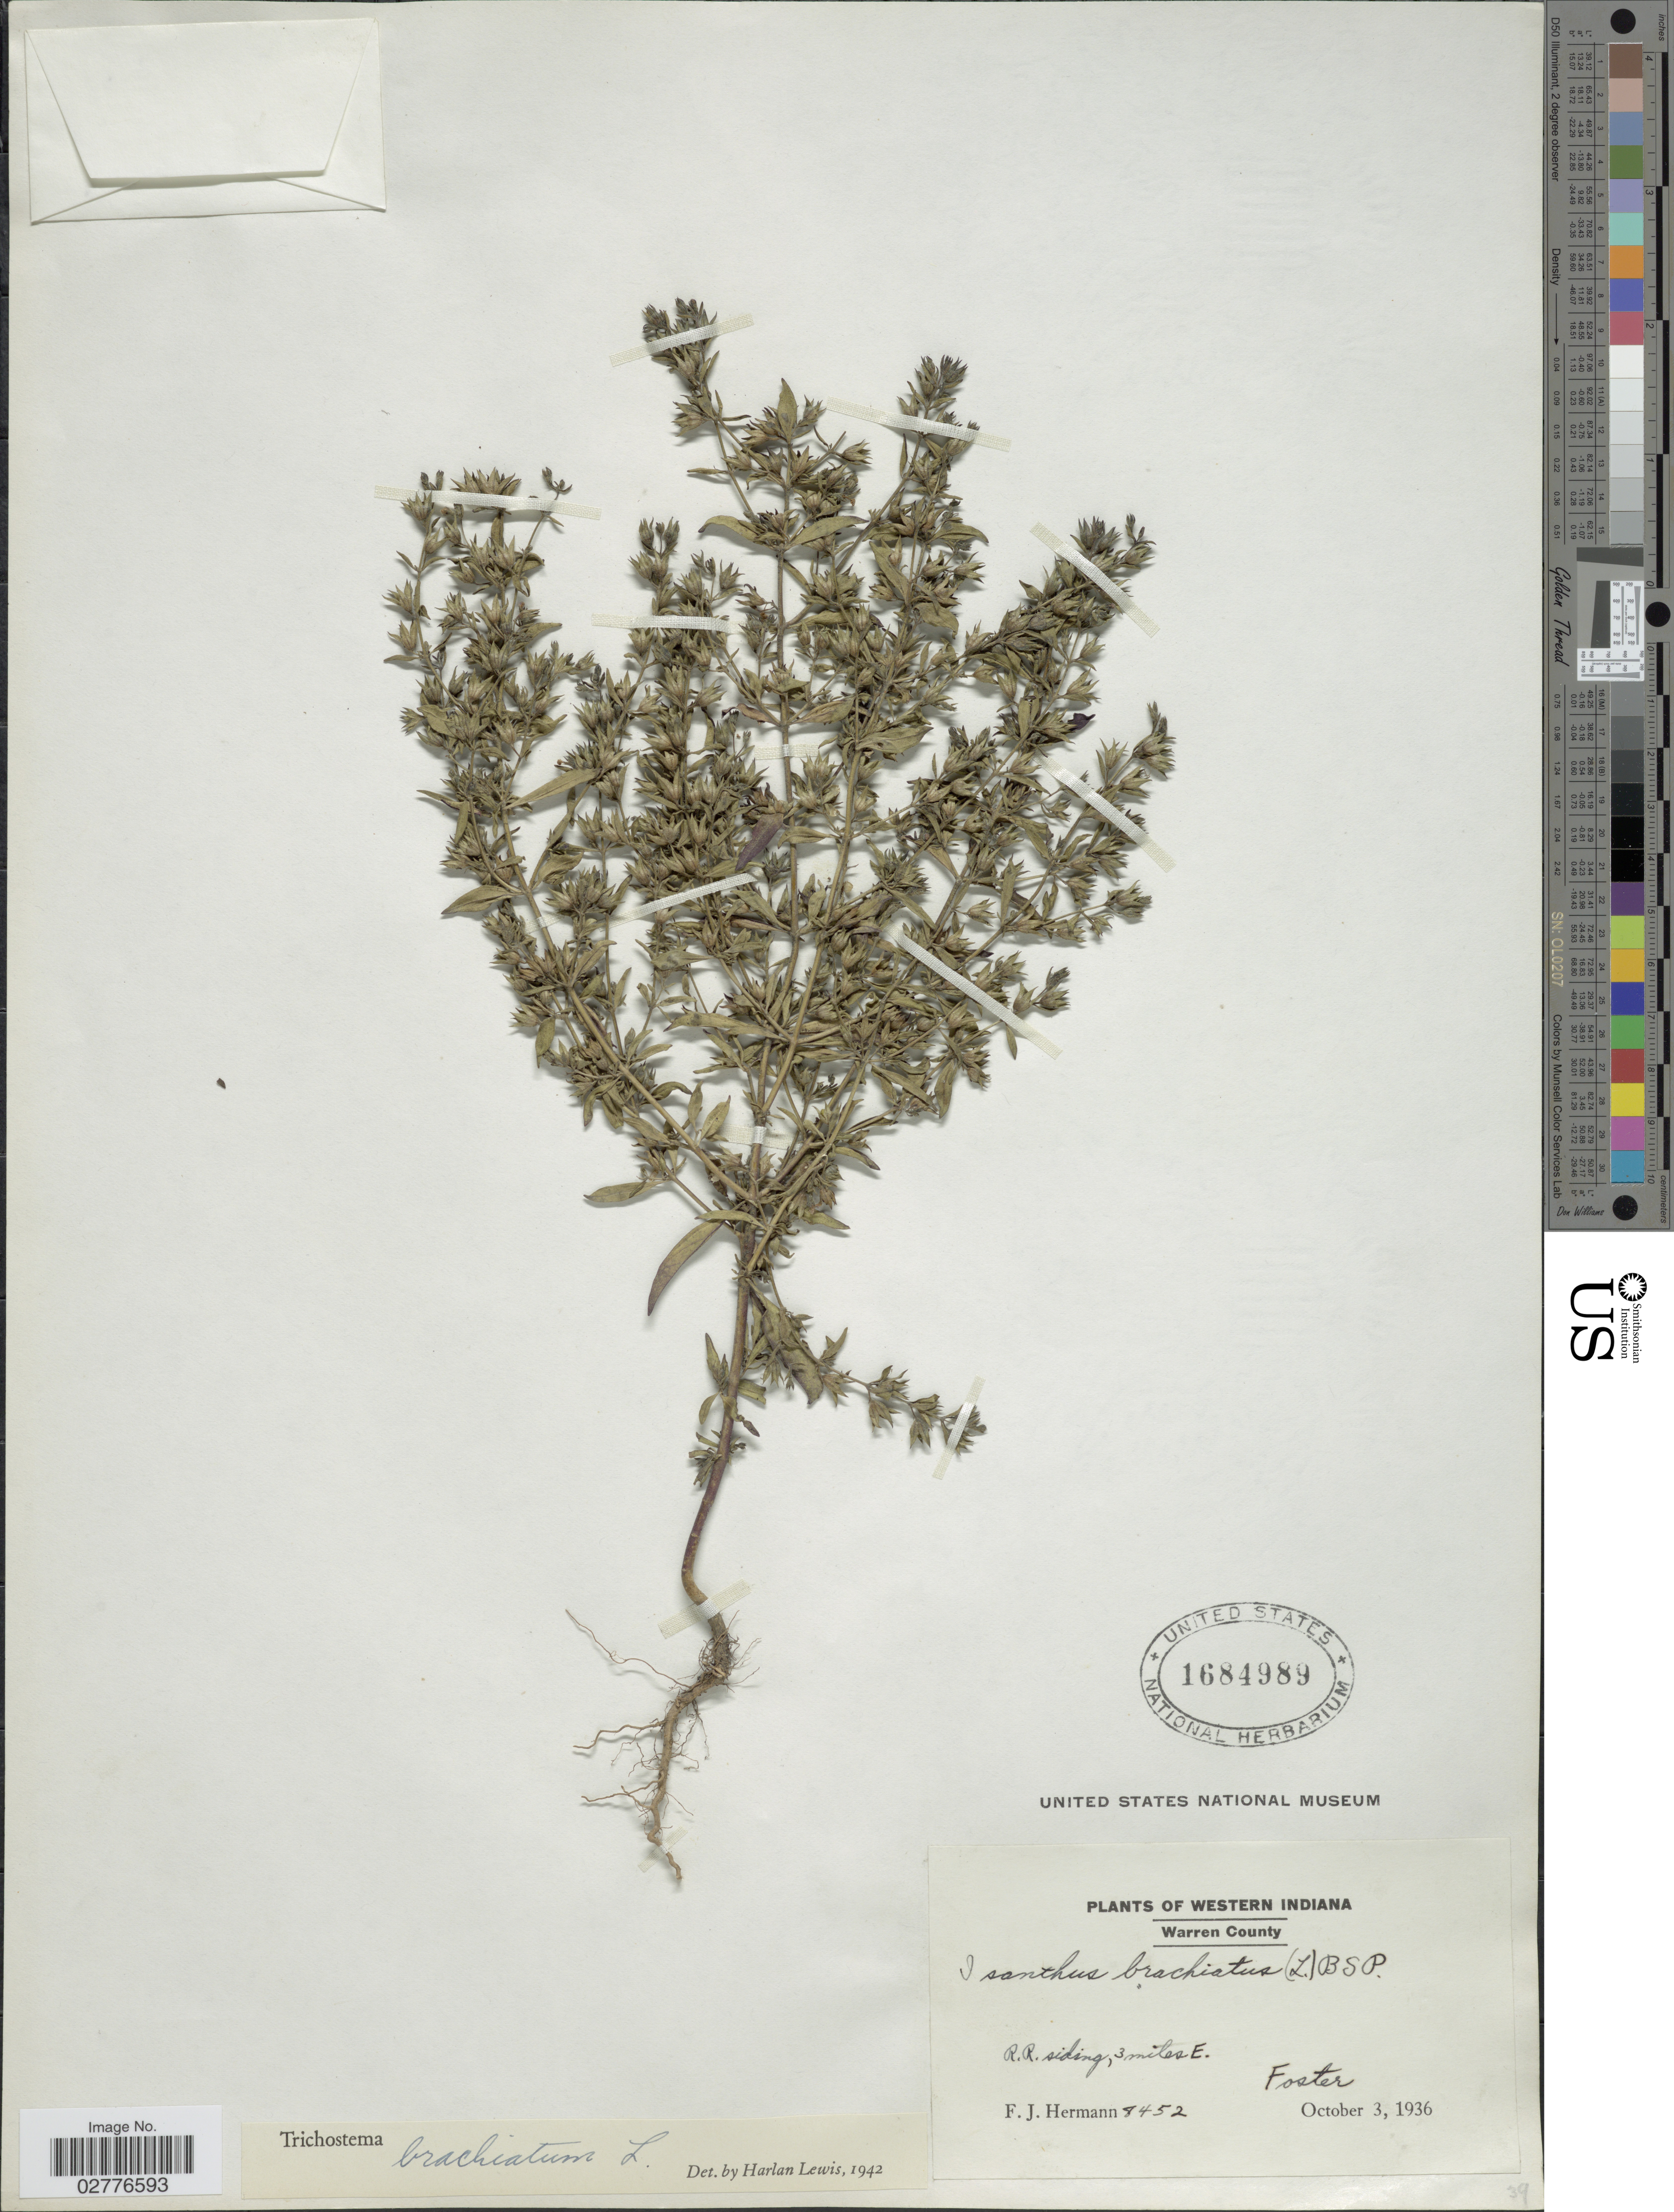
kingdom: Plantae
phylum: Tracheophyta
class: Magnoliopsida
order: Lamiales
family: Lamiaceae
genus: Trichostema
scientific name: Trichostema brachiatum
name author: L.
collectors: F. J. Hermann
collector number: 8452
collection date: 1936-10-03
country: United States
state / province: Indiana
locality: Western Indiana. Warren County. R.R. siding, 3 miles E. Foster.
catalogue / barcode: US 1684989